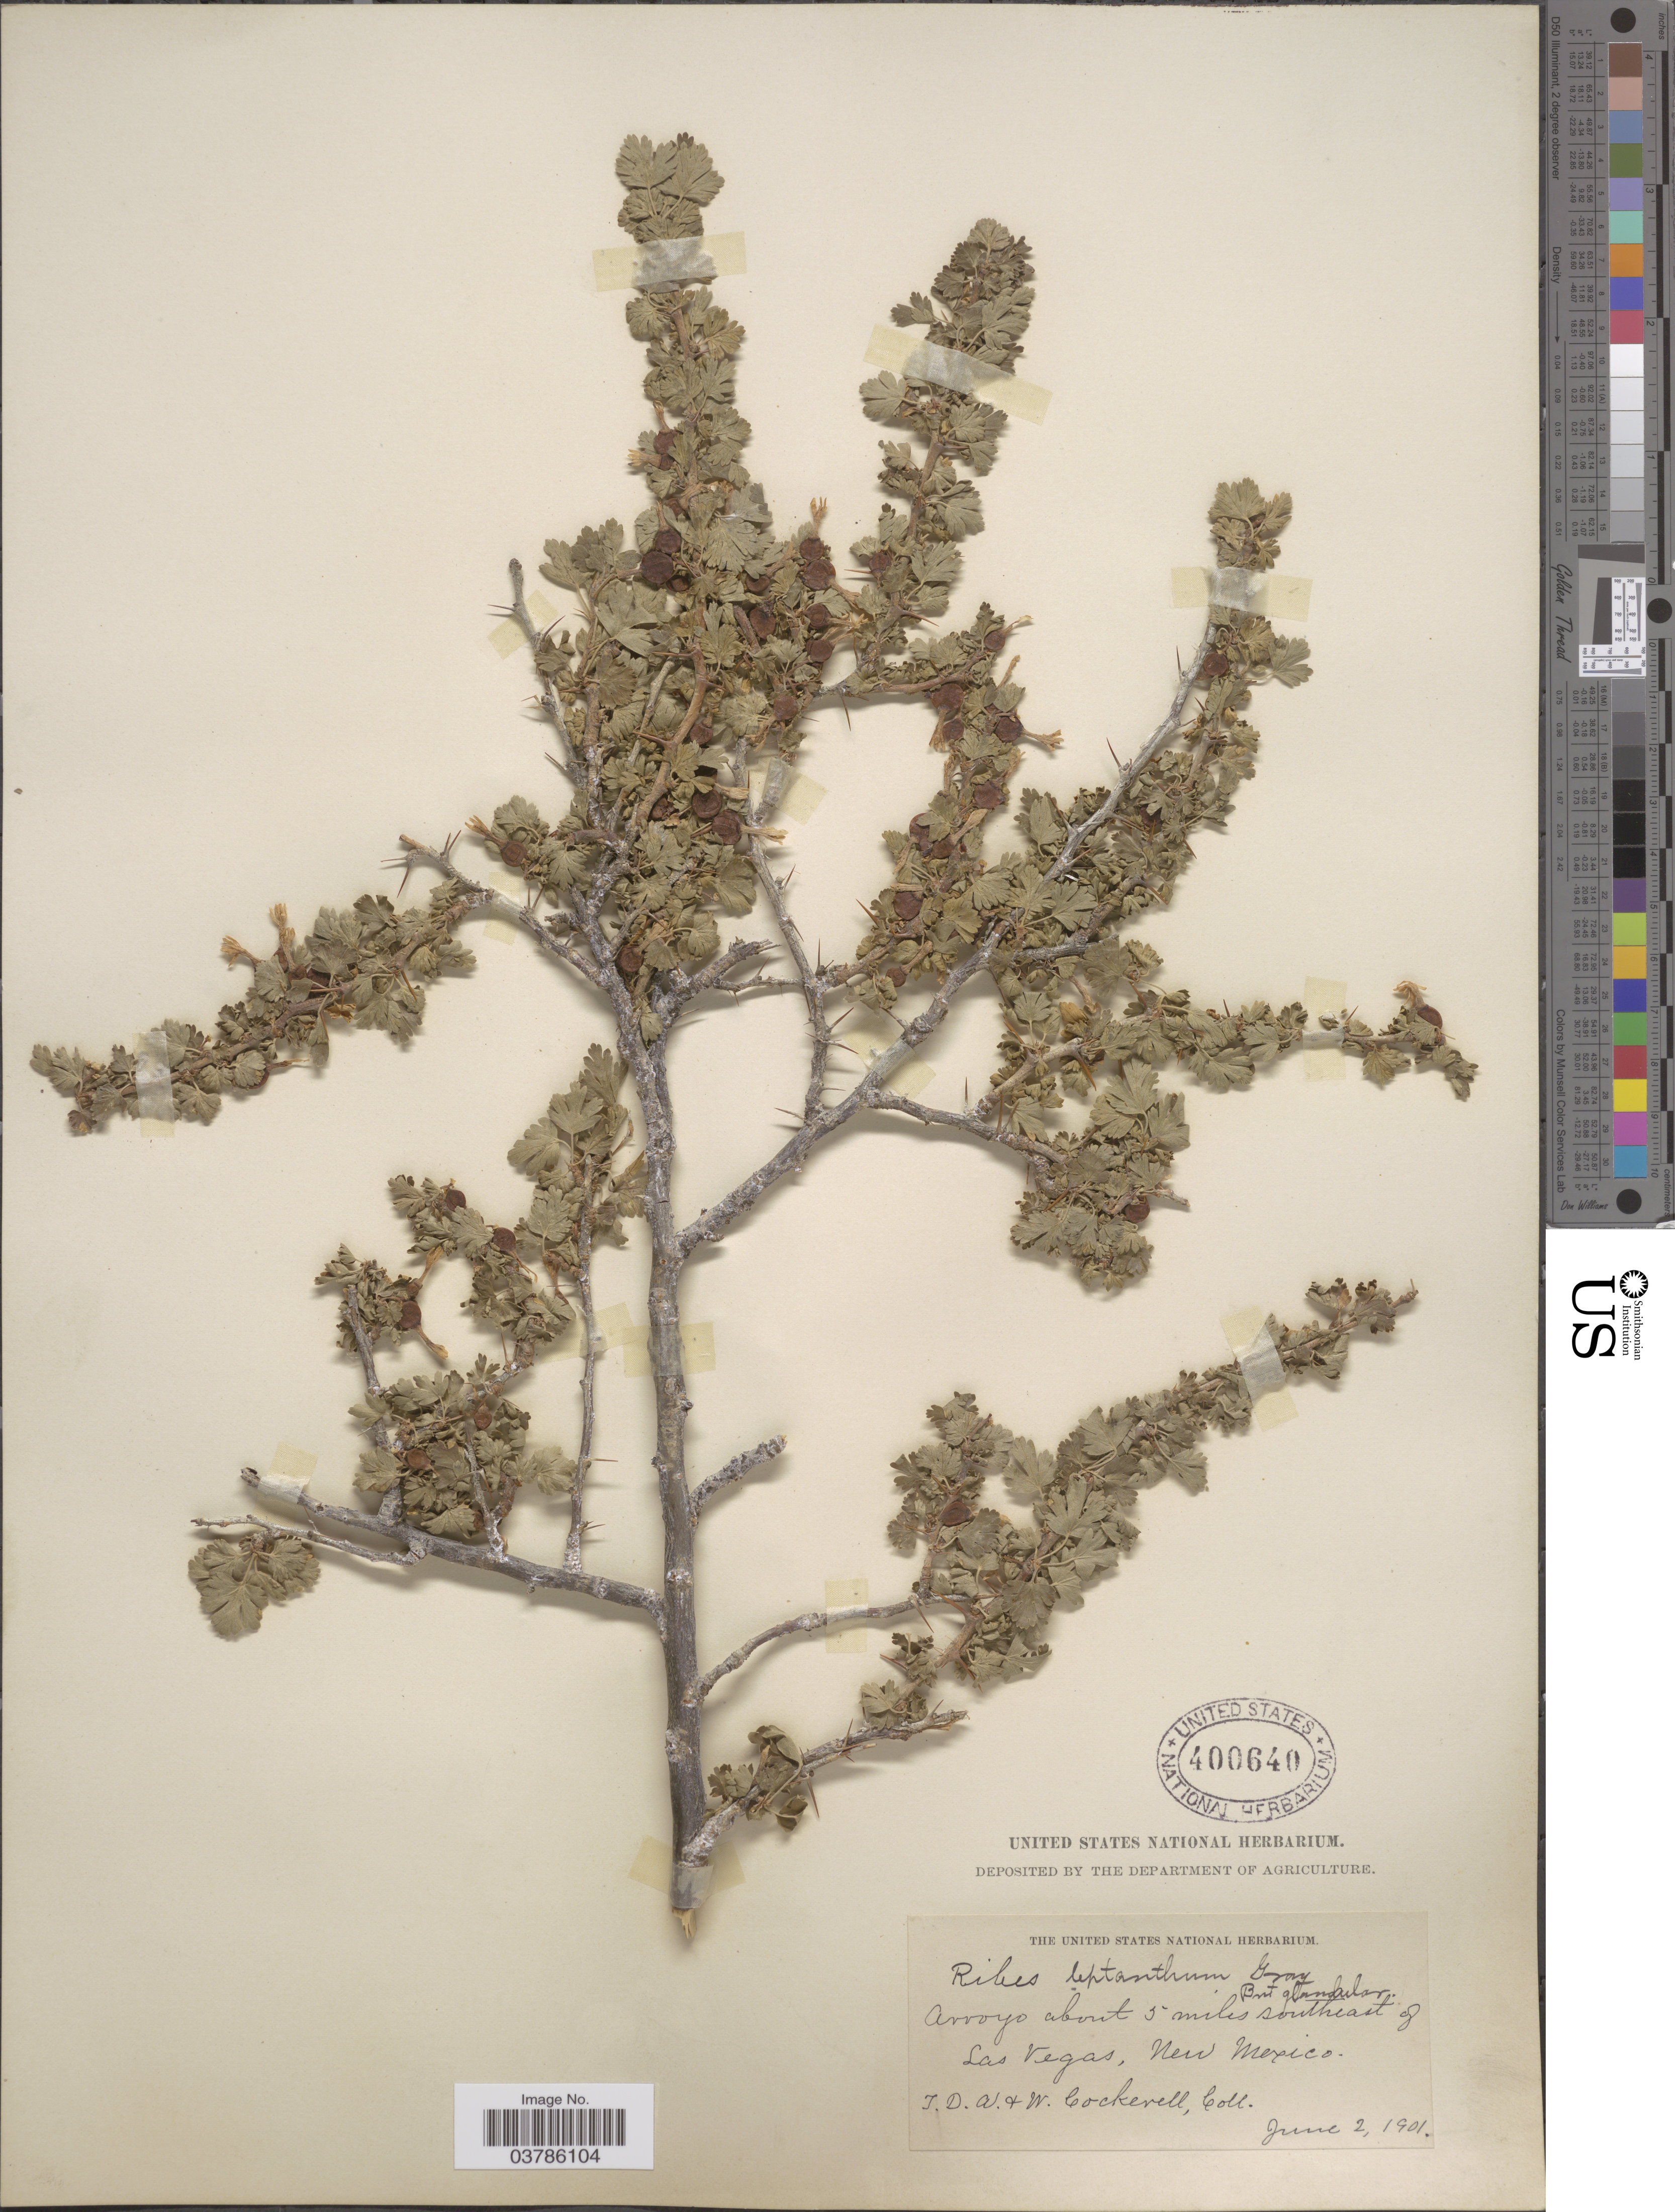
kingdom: Plantae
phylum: Tracheophyta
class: Magnoliopsida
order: Saxifragales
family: Grossulariaceae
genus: Ribes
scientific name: Ribes leptanthum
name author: A. Gray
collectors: T. Cockerell & W. Cockerell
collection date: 1901-06-02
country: United States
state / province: New Mexico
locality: Arroyo about 5 miles southeast of Las Vegas.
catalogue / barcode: US 400640